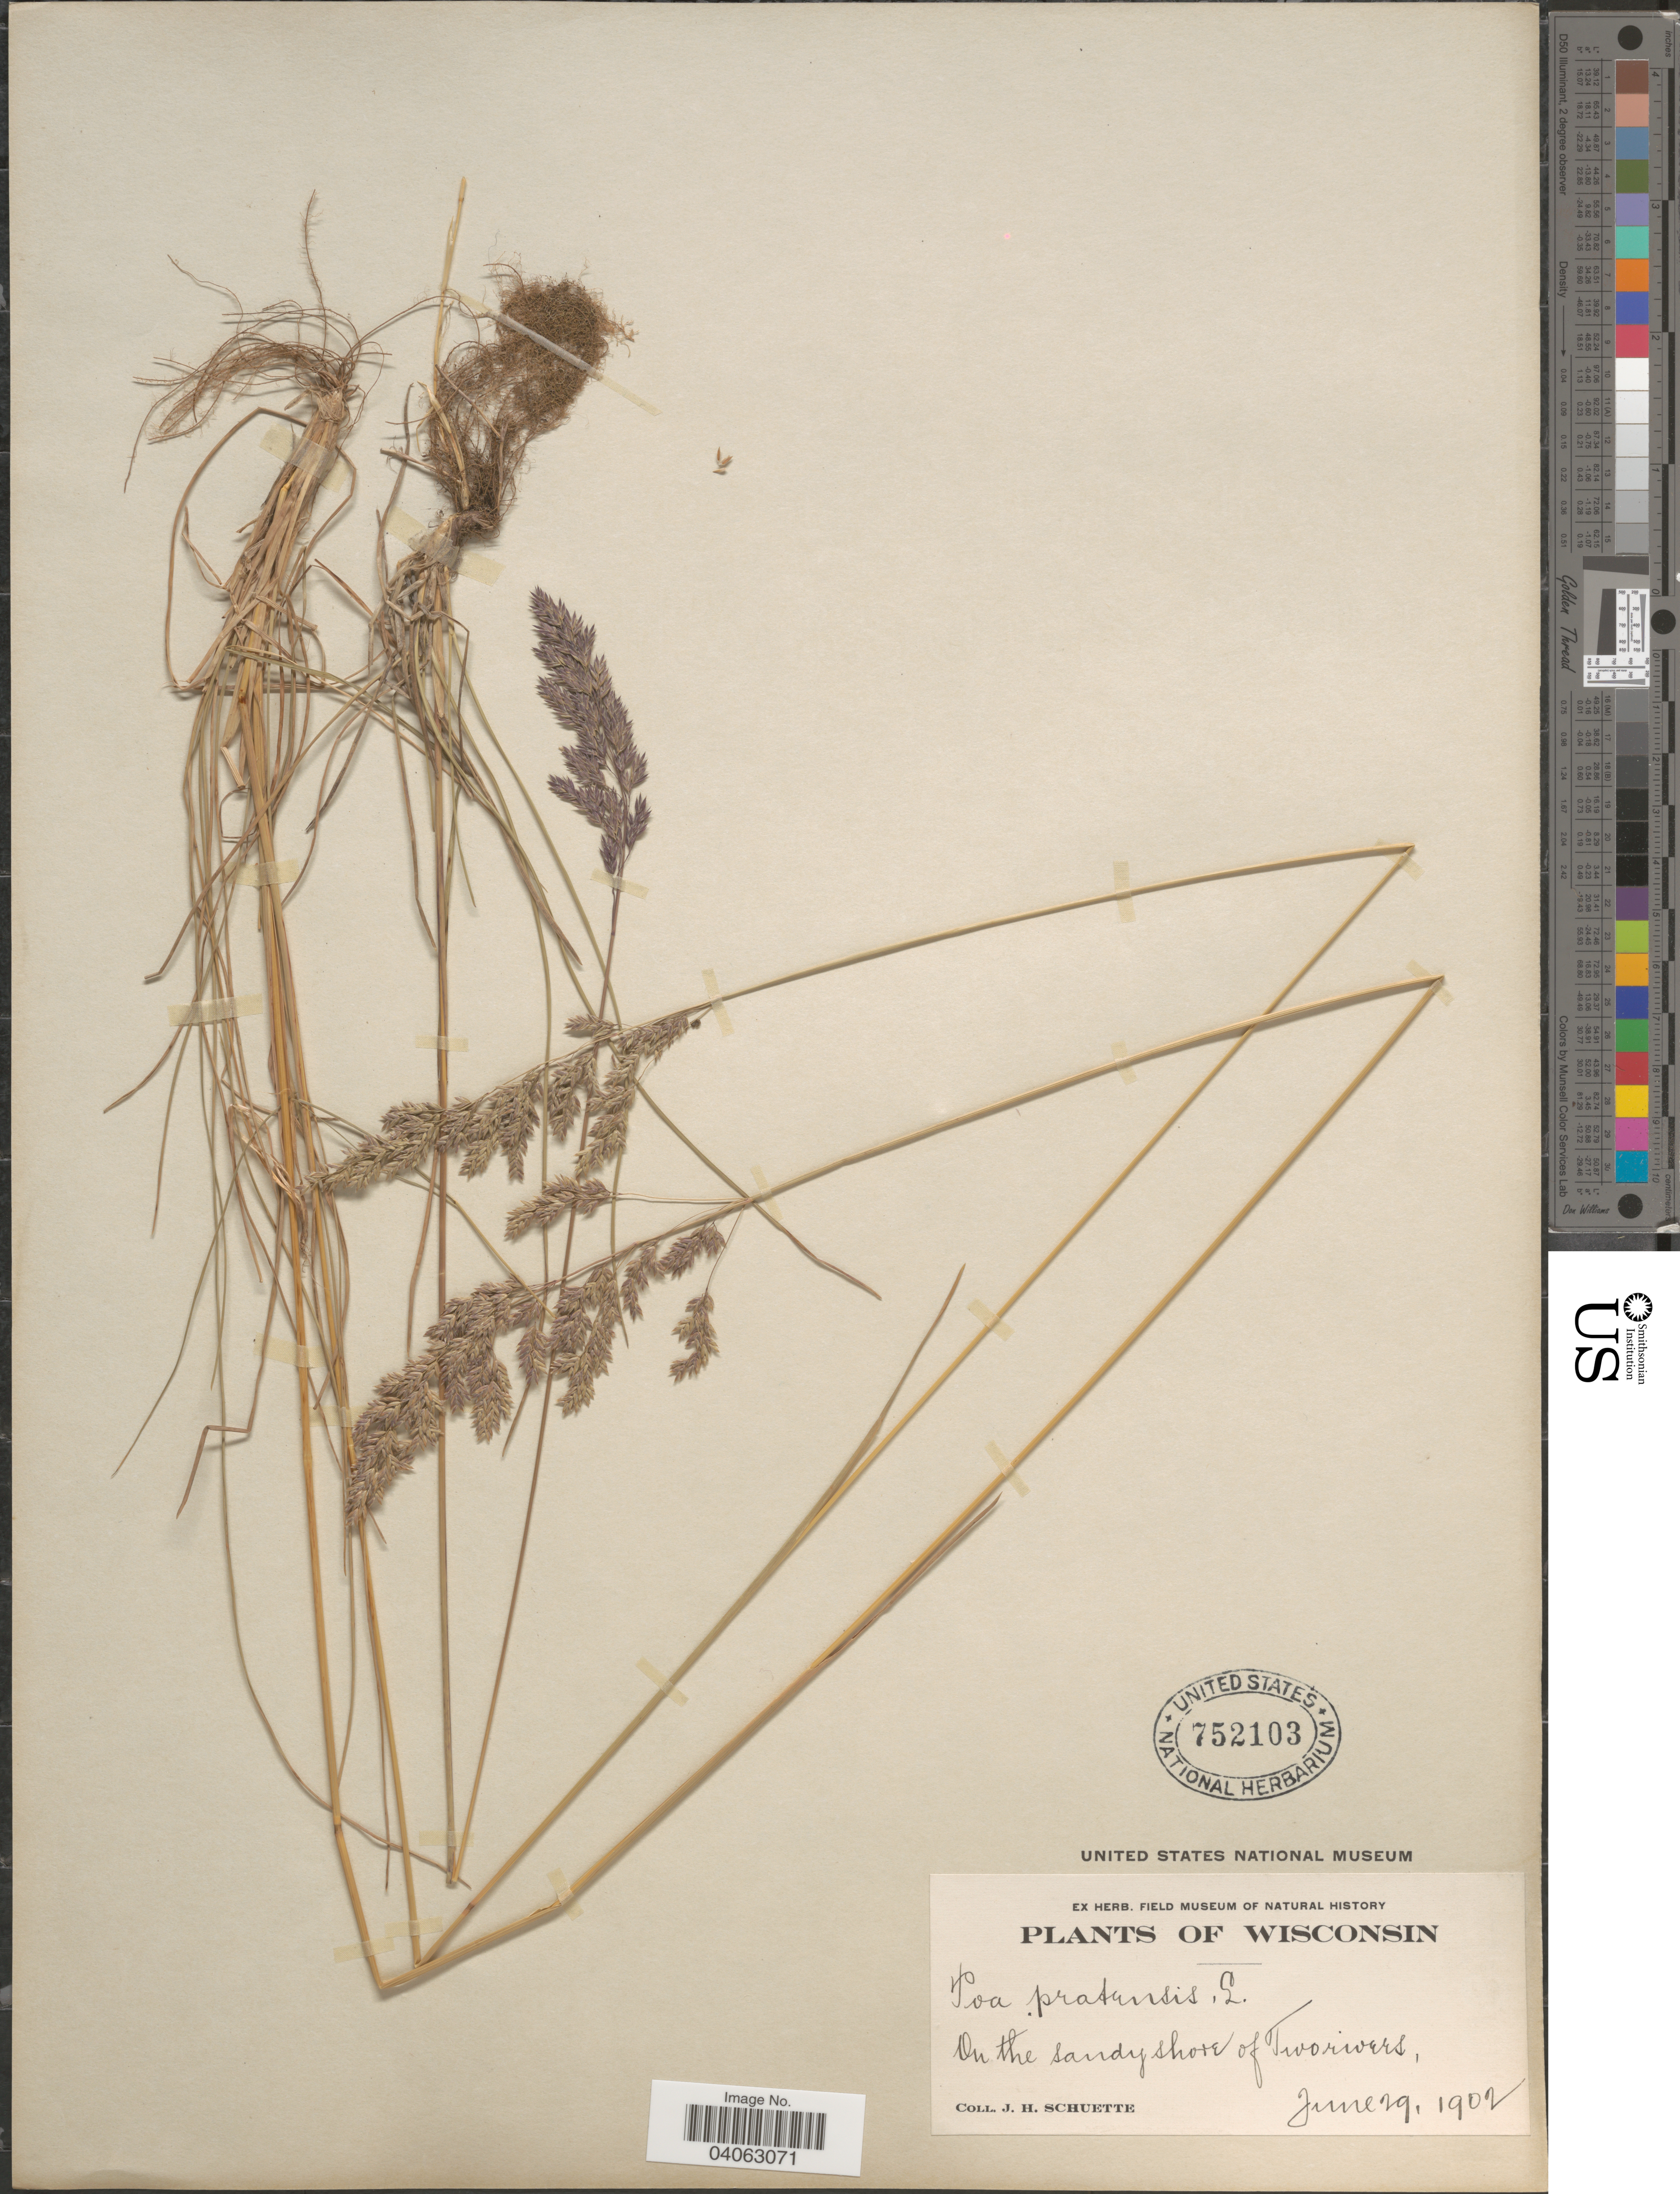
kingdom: Plantae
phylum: Tracheophyta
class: Liliopsida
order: Poales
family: Poaceae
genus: Poa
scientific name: Poa pratensis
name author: L.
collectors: J. H. Schuette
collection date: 1902-06-29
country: United States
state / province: Wisconsin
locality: On the sandy shore of Two rivers.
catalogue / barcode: US 752103